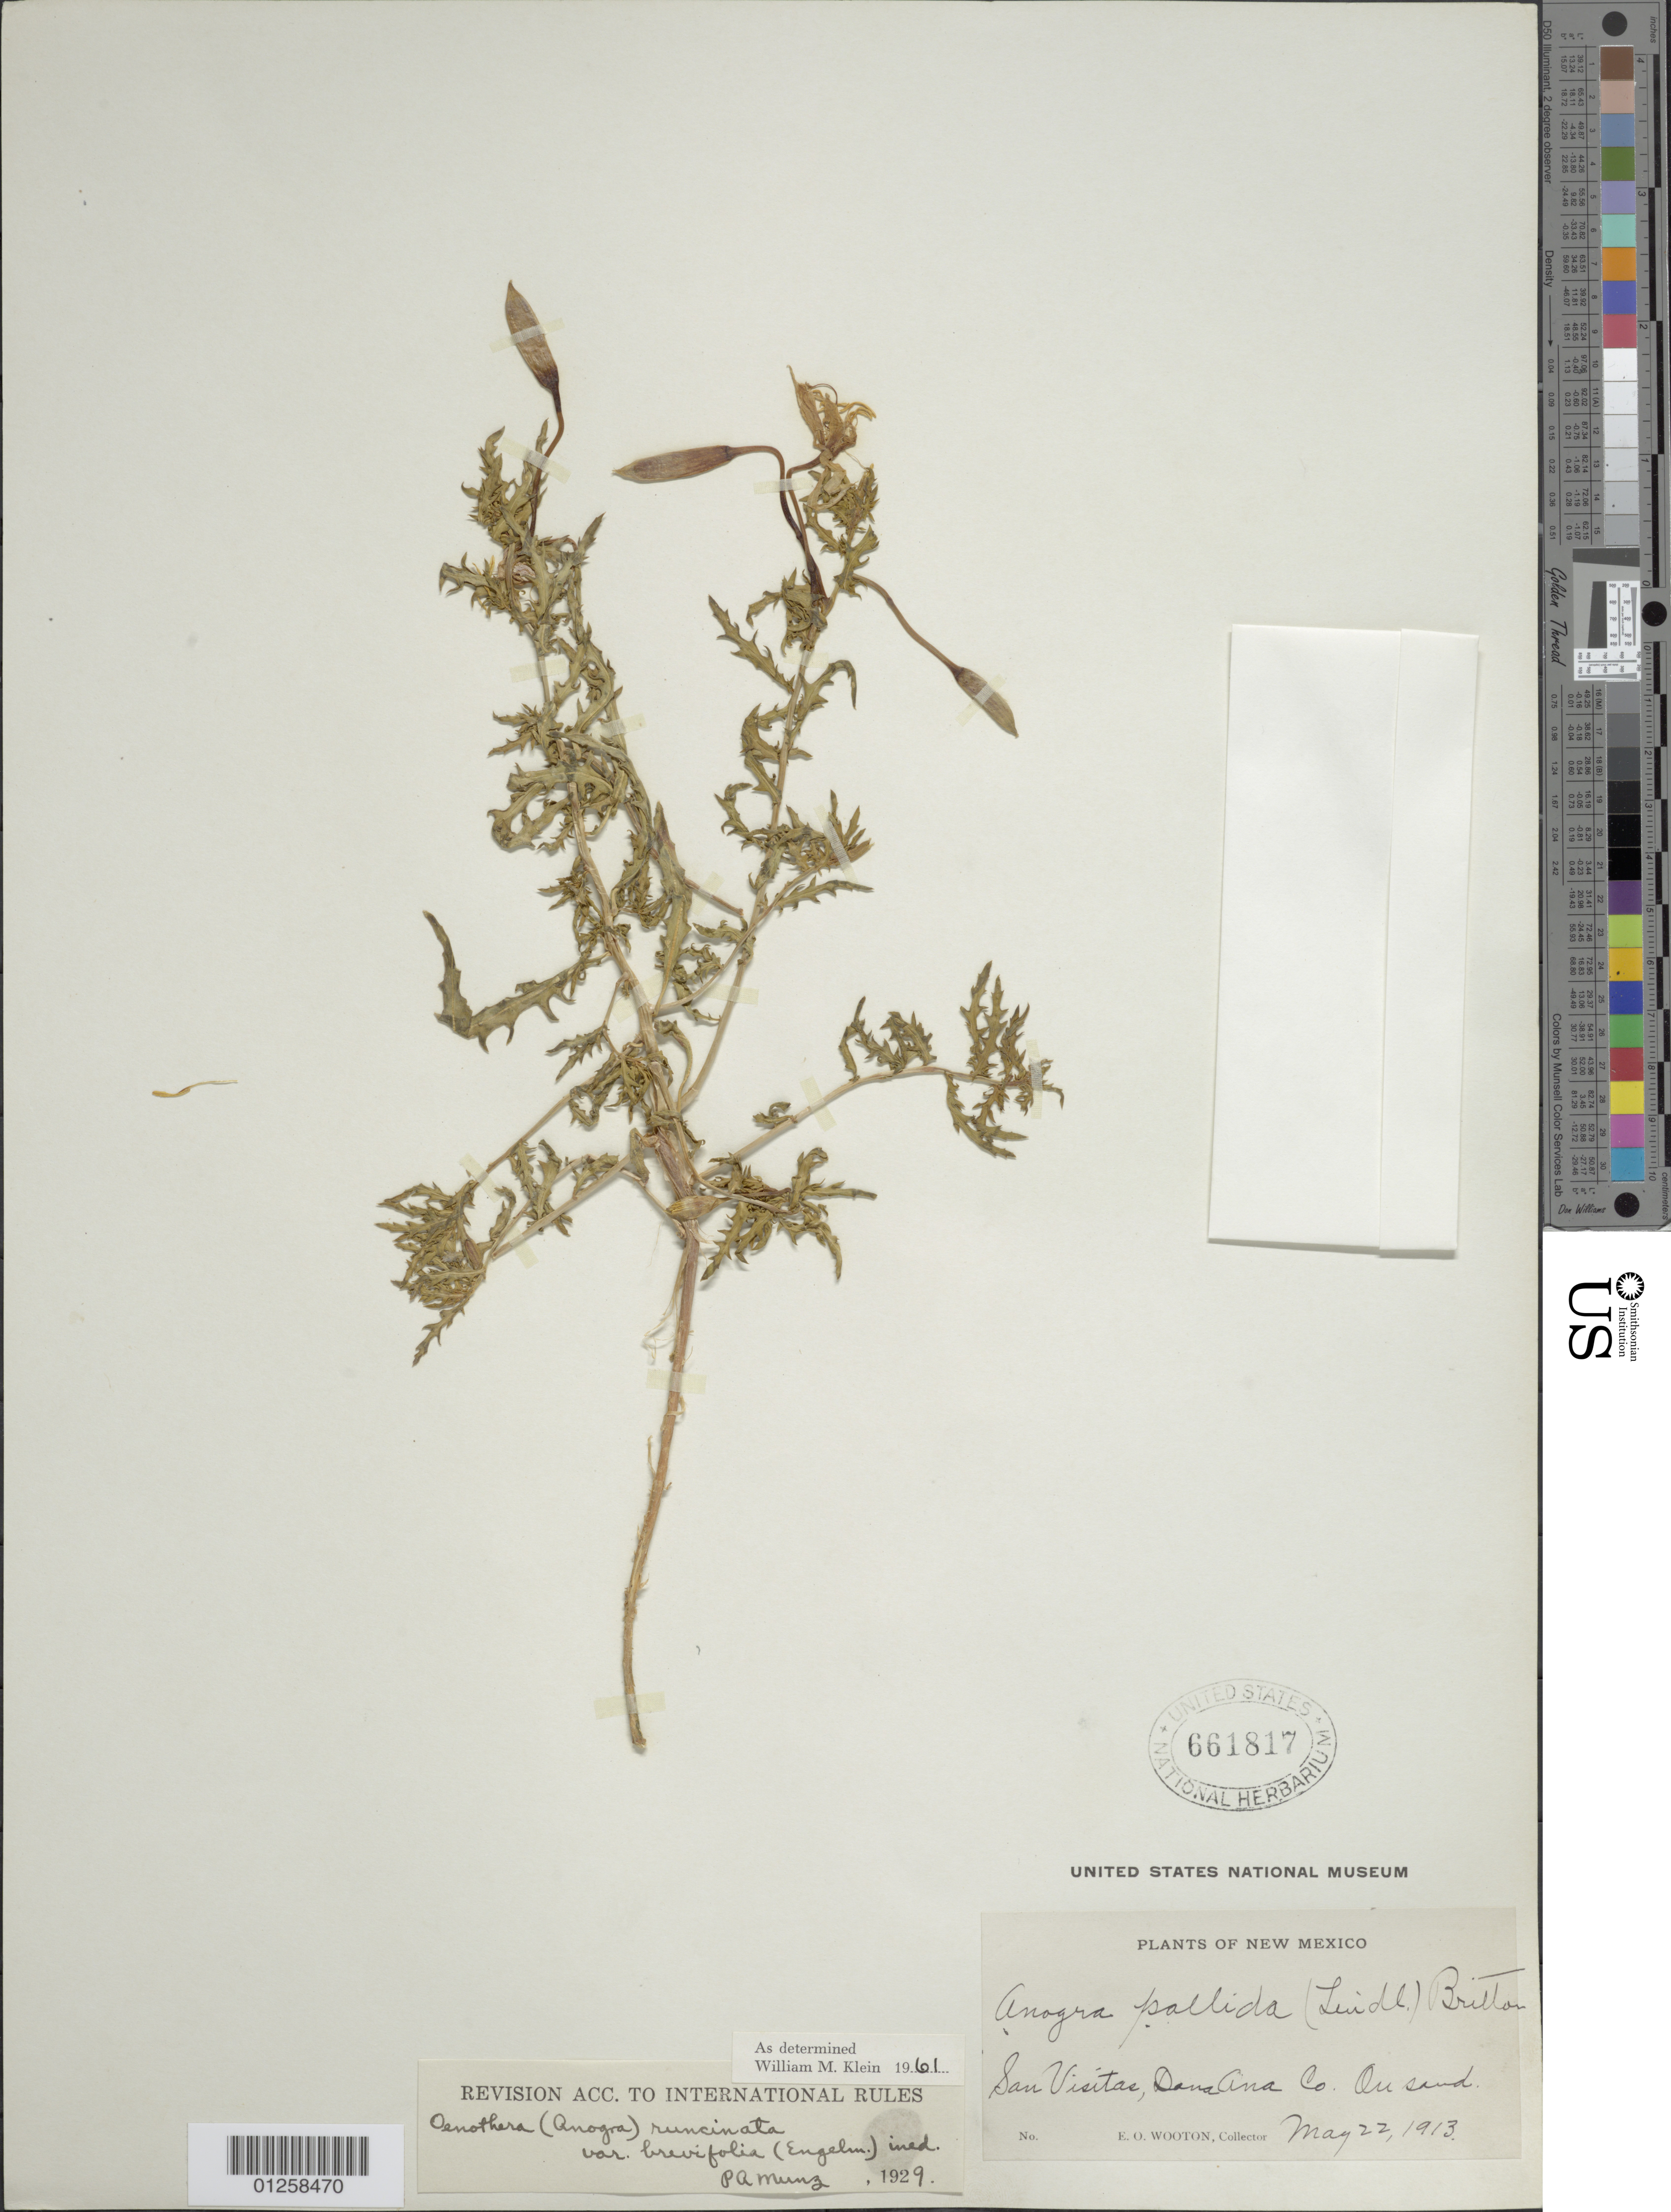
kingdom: Plantae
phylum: Tracheophyta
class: Magnoliopsida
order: Myrtales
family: Onagraceae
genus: Oenothera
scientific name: Oenothera pallida subsp. runcinata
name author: (Engelm.) Munz & W.M. Klein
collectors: E. O. Wooton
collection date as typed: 22 May 1913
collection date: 1913-05-22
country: United States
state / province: New Mexico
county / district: Dona Ana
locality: San Visitas.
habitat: On sand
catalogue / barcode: US 661817